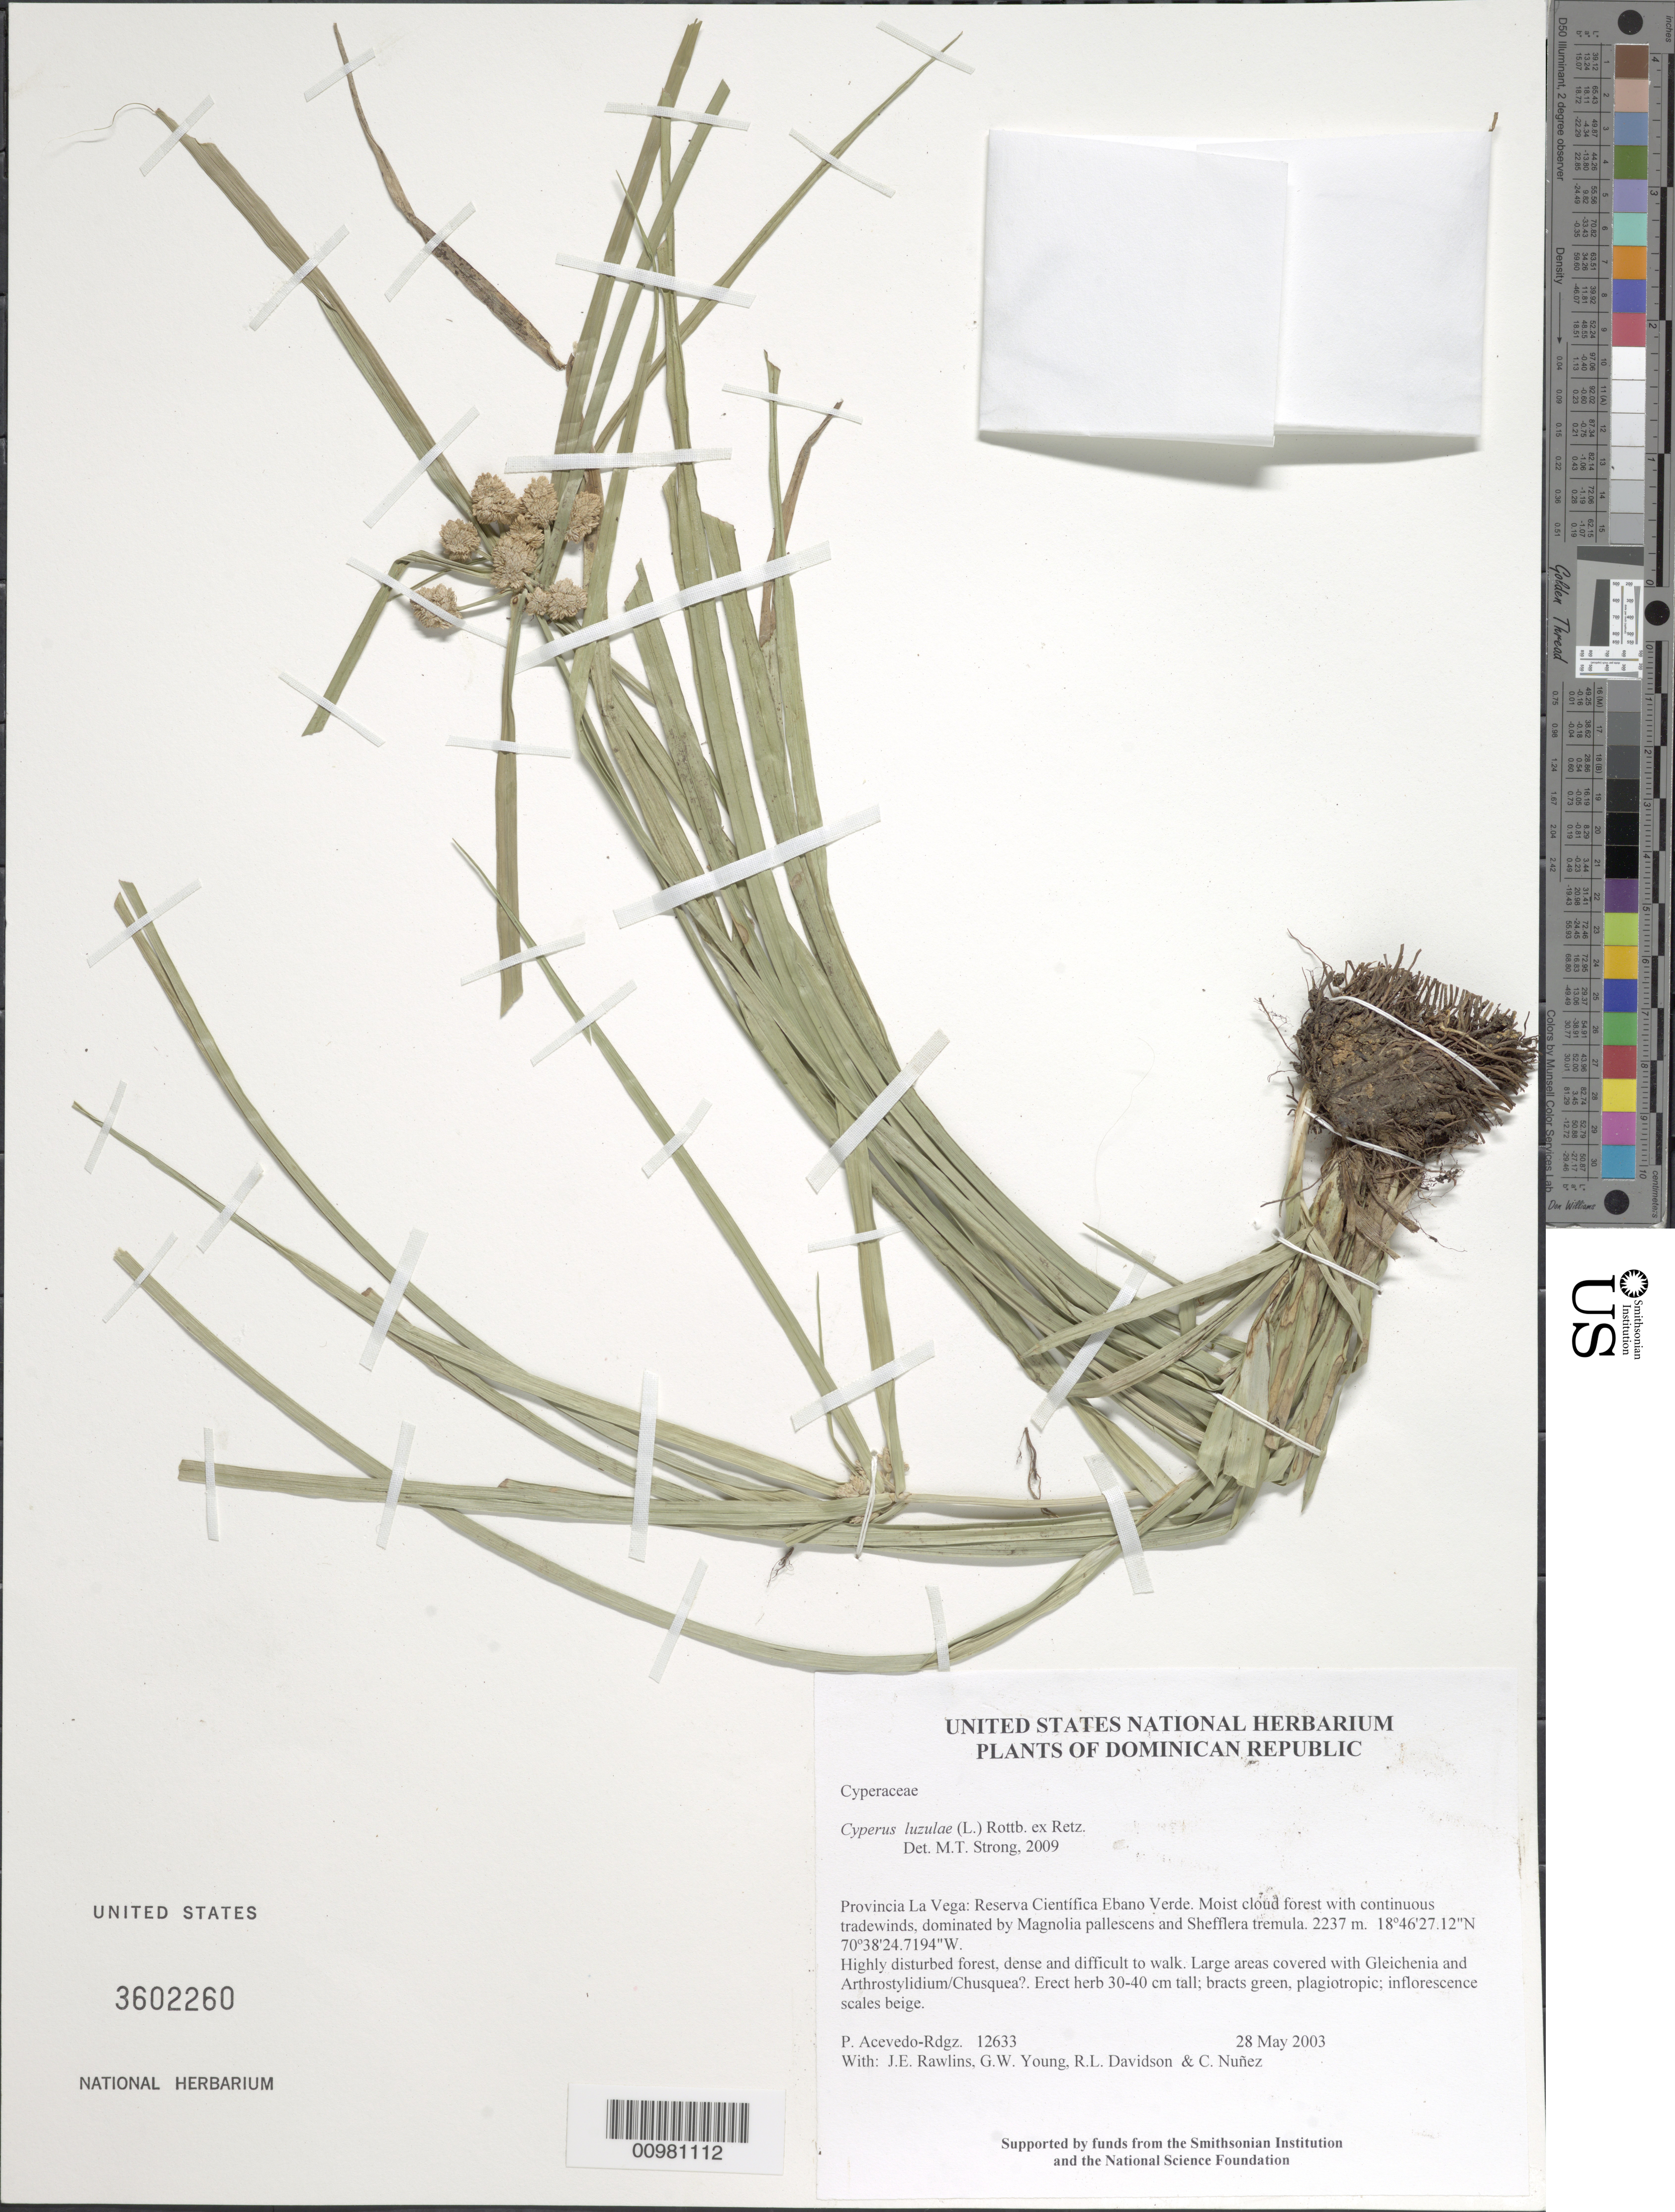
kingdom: Plantae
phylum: Tracheophyta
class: Liliopsida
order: Poales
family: Cyperaceae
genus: Cyperus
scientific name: Cyperus luzulae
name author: (L.) Rottb. ex Retz.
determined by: Strong, M. T., (US), Smithsonian Institution - National Museum of Natural History (UNITED STATES)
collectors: P. Acevedo-Rodr., J. Rawlins, G. Young, R. Davidson & C. Nunez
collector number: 12633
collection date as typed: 28 May 2003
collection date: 2003-05-28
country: Dominican Republic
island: Hispaniola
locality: Provincia La Vega: Reserva Científica Ebano Verde. Moist cloud forest with continuous tradewinds, dominated by Magnolia pallescens and Shefflera tremula.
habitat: Highly disturbed forest, dense and difficult to walk. Large areas covered with Gleichenia and Arthrostylidium/Chusquea?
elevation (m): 2237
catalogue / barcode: US 3602260